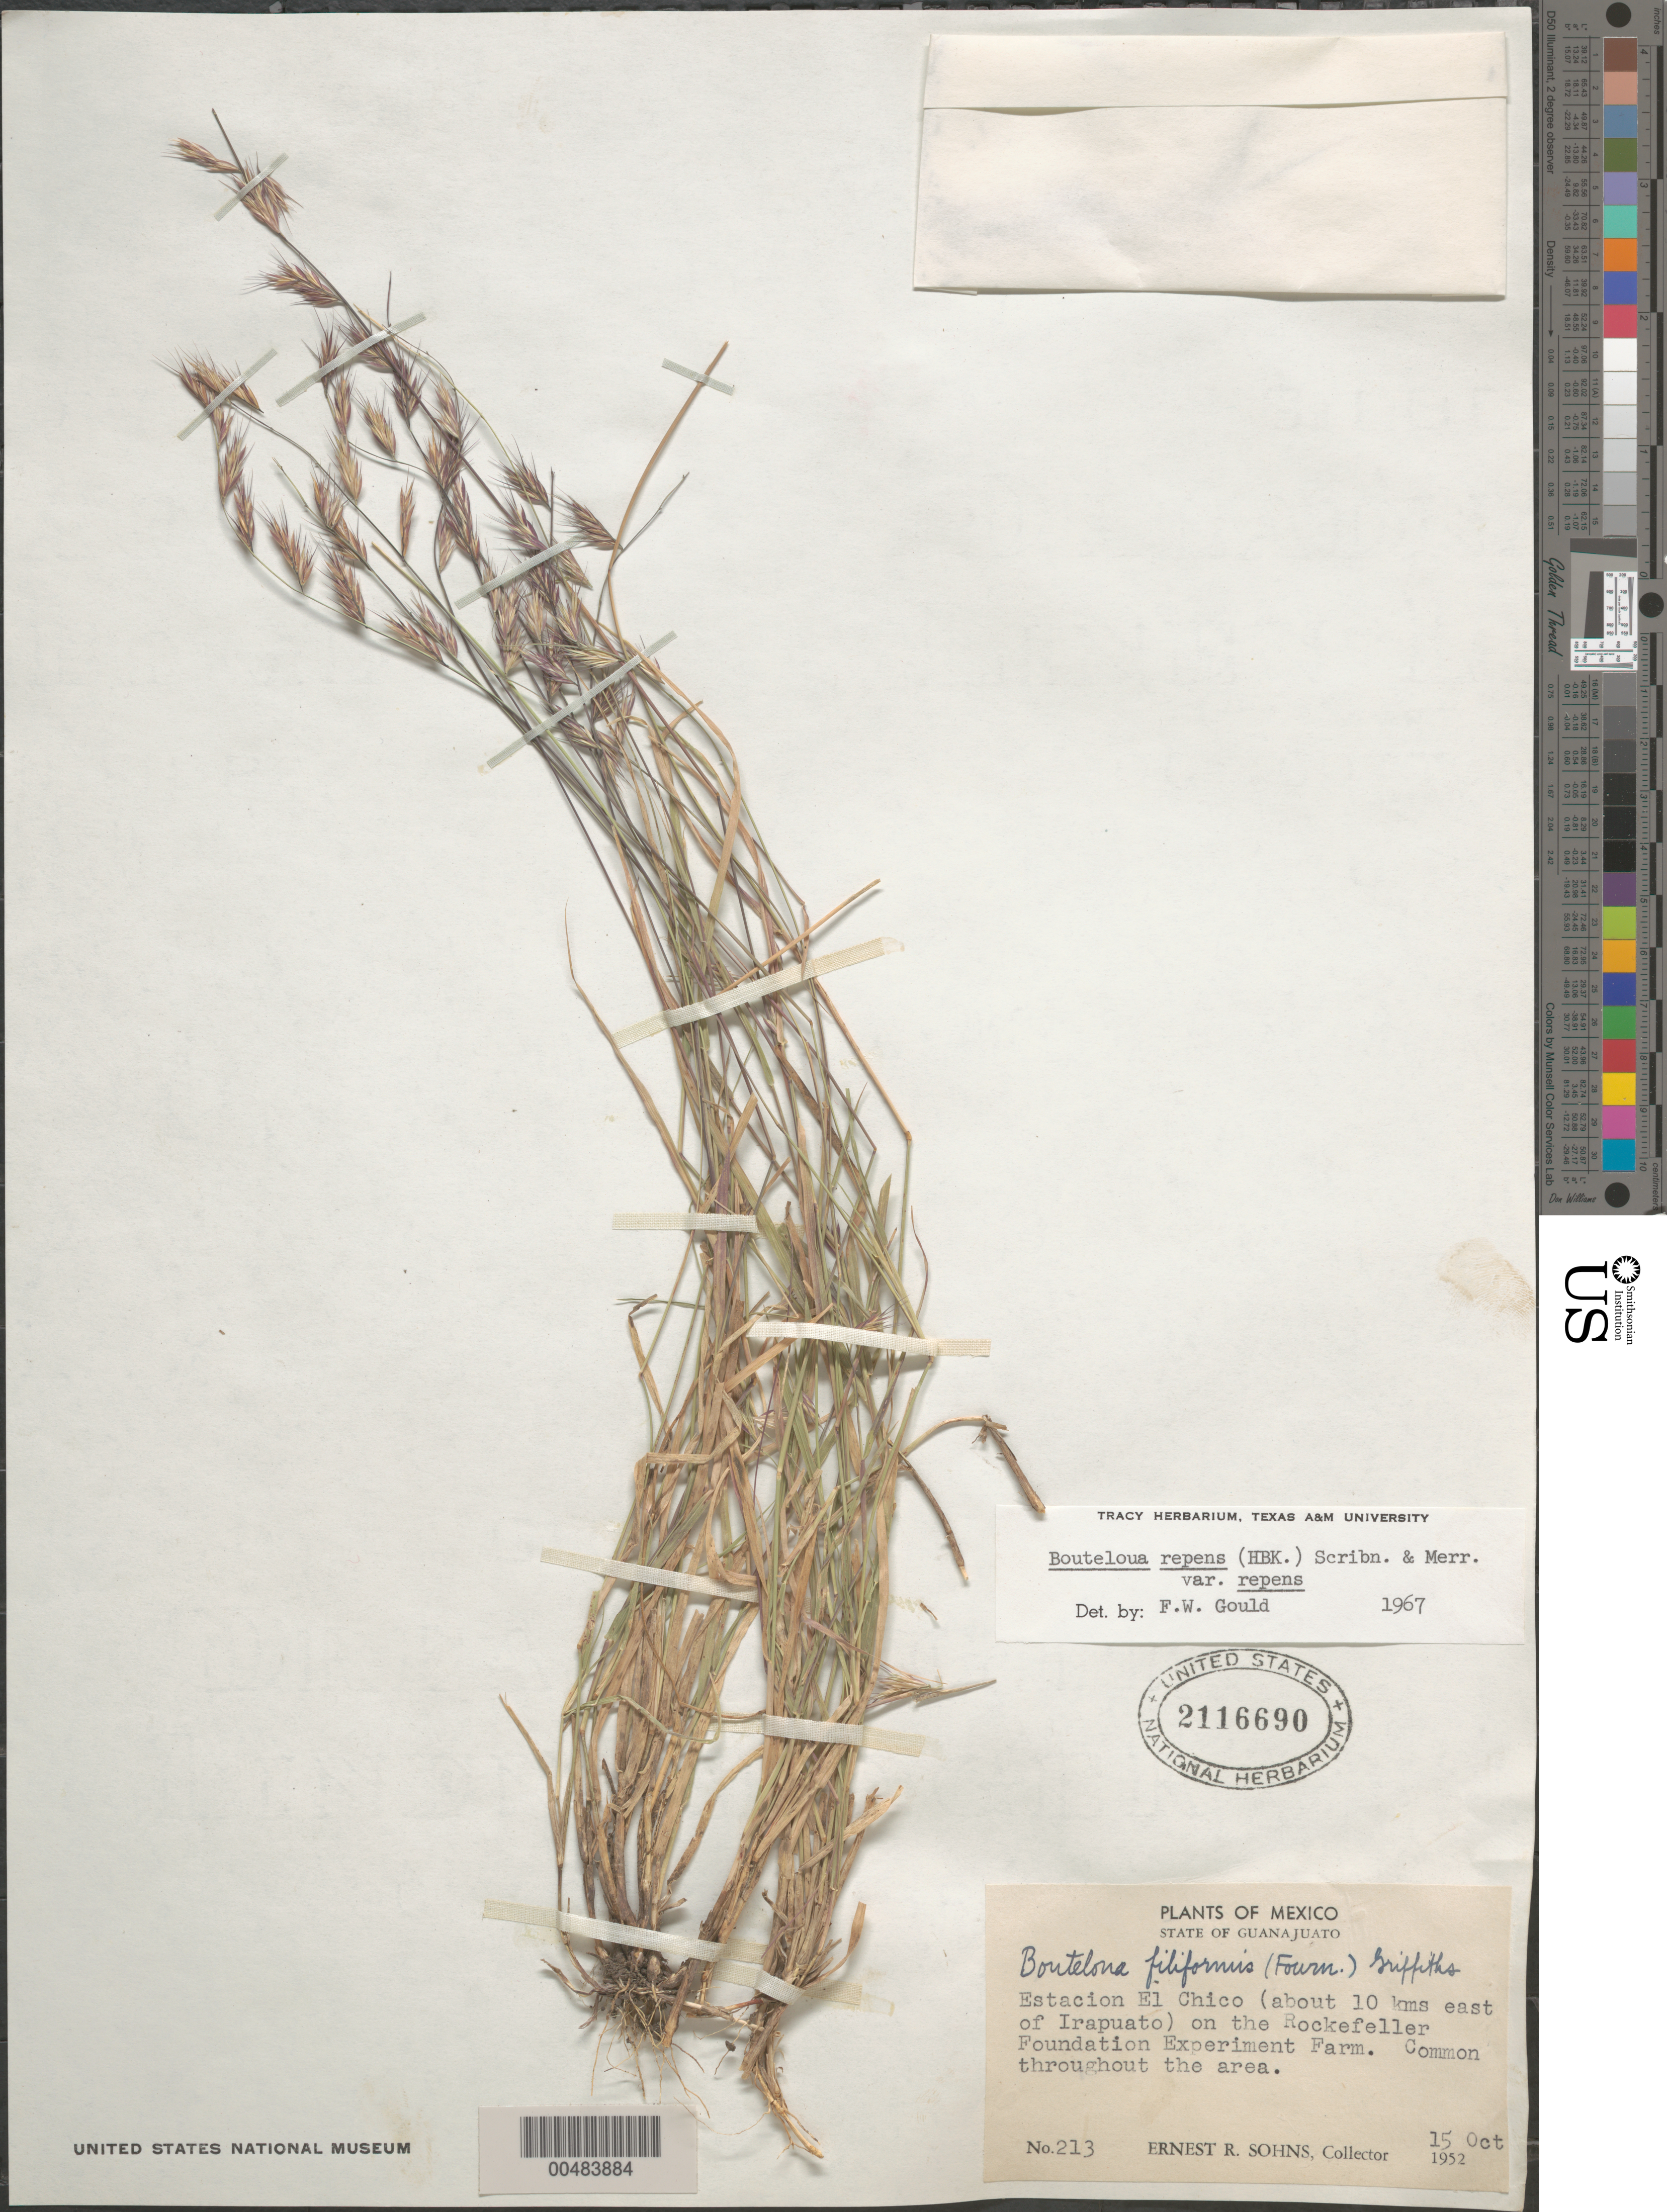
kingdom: Plantae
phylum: Tracheophyta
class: Liliopsida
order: Poales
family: Poaceae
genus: Bouteloua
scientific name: Bouteloua repens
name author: (Kunth) Scribn. & Merr.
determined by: Gould, F. W.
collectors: E. R. Sohns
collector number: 213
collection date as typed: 15 Oct 1952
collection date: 1952-10-15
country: Mexico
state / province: Guanajuato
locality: Estacion El Chico (about 10 km E of Irapuato) on the Rockefeller Foundation Experiment Farm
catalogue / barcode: US 2116690